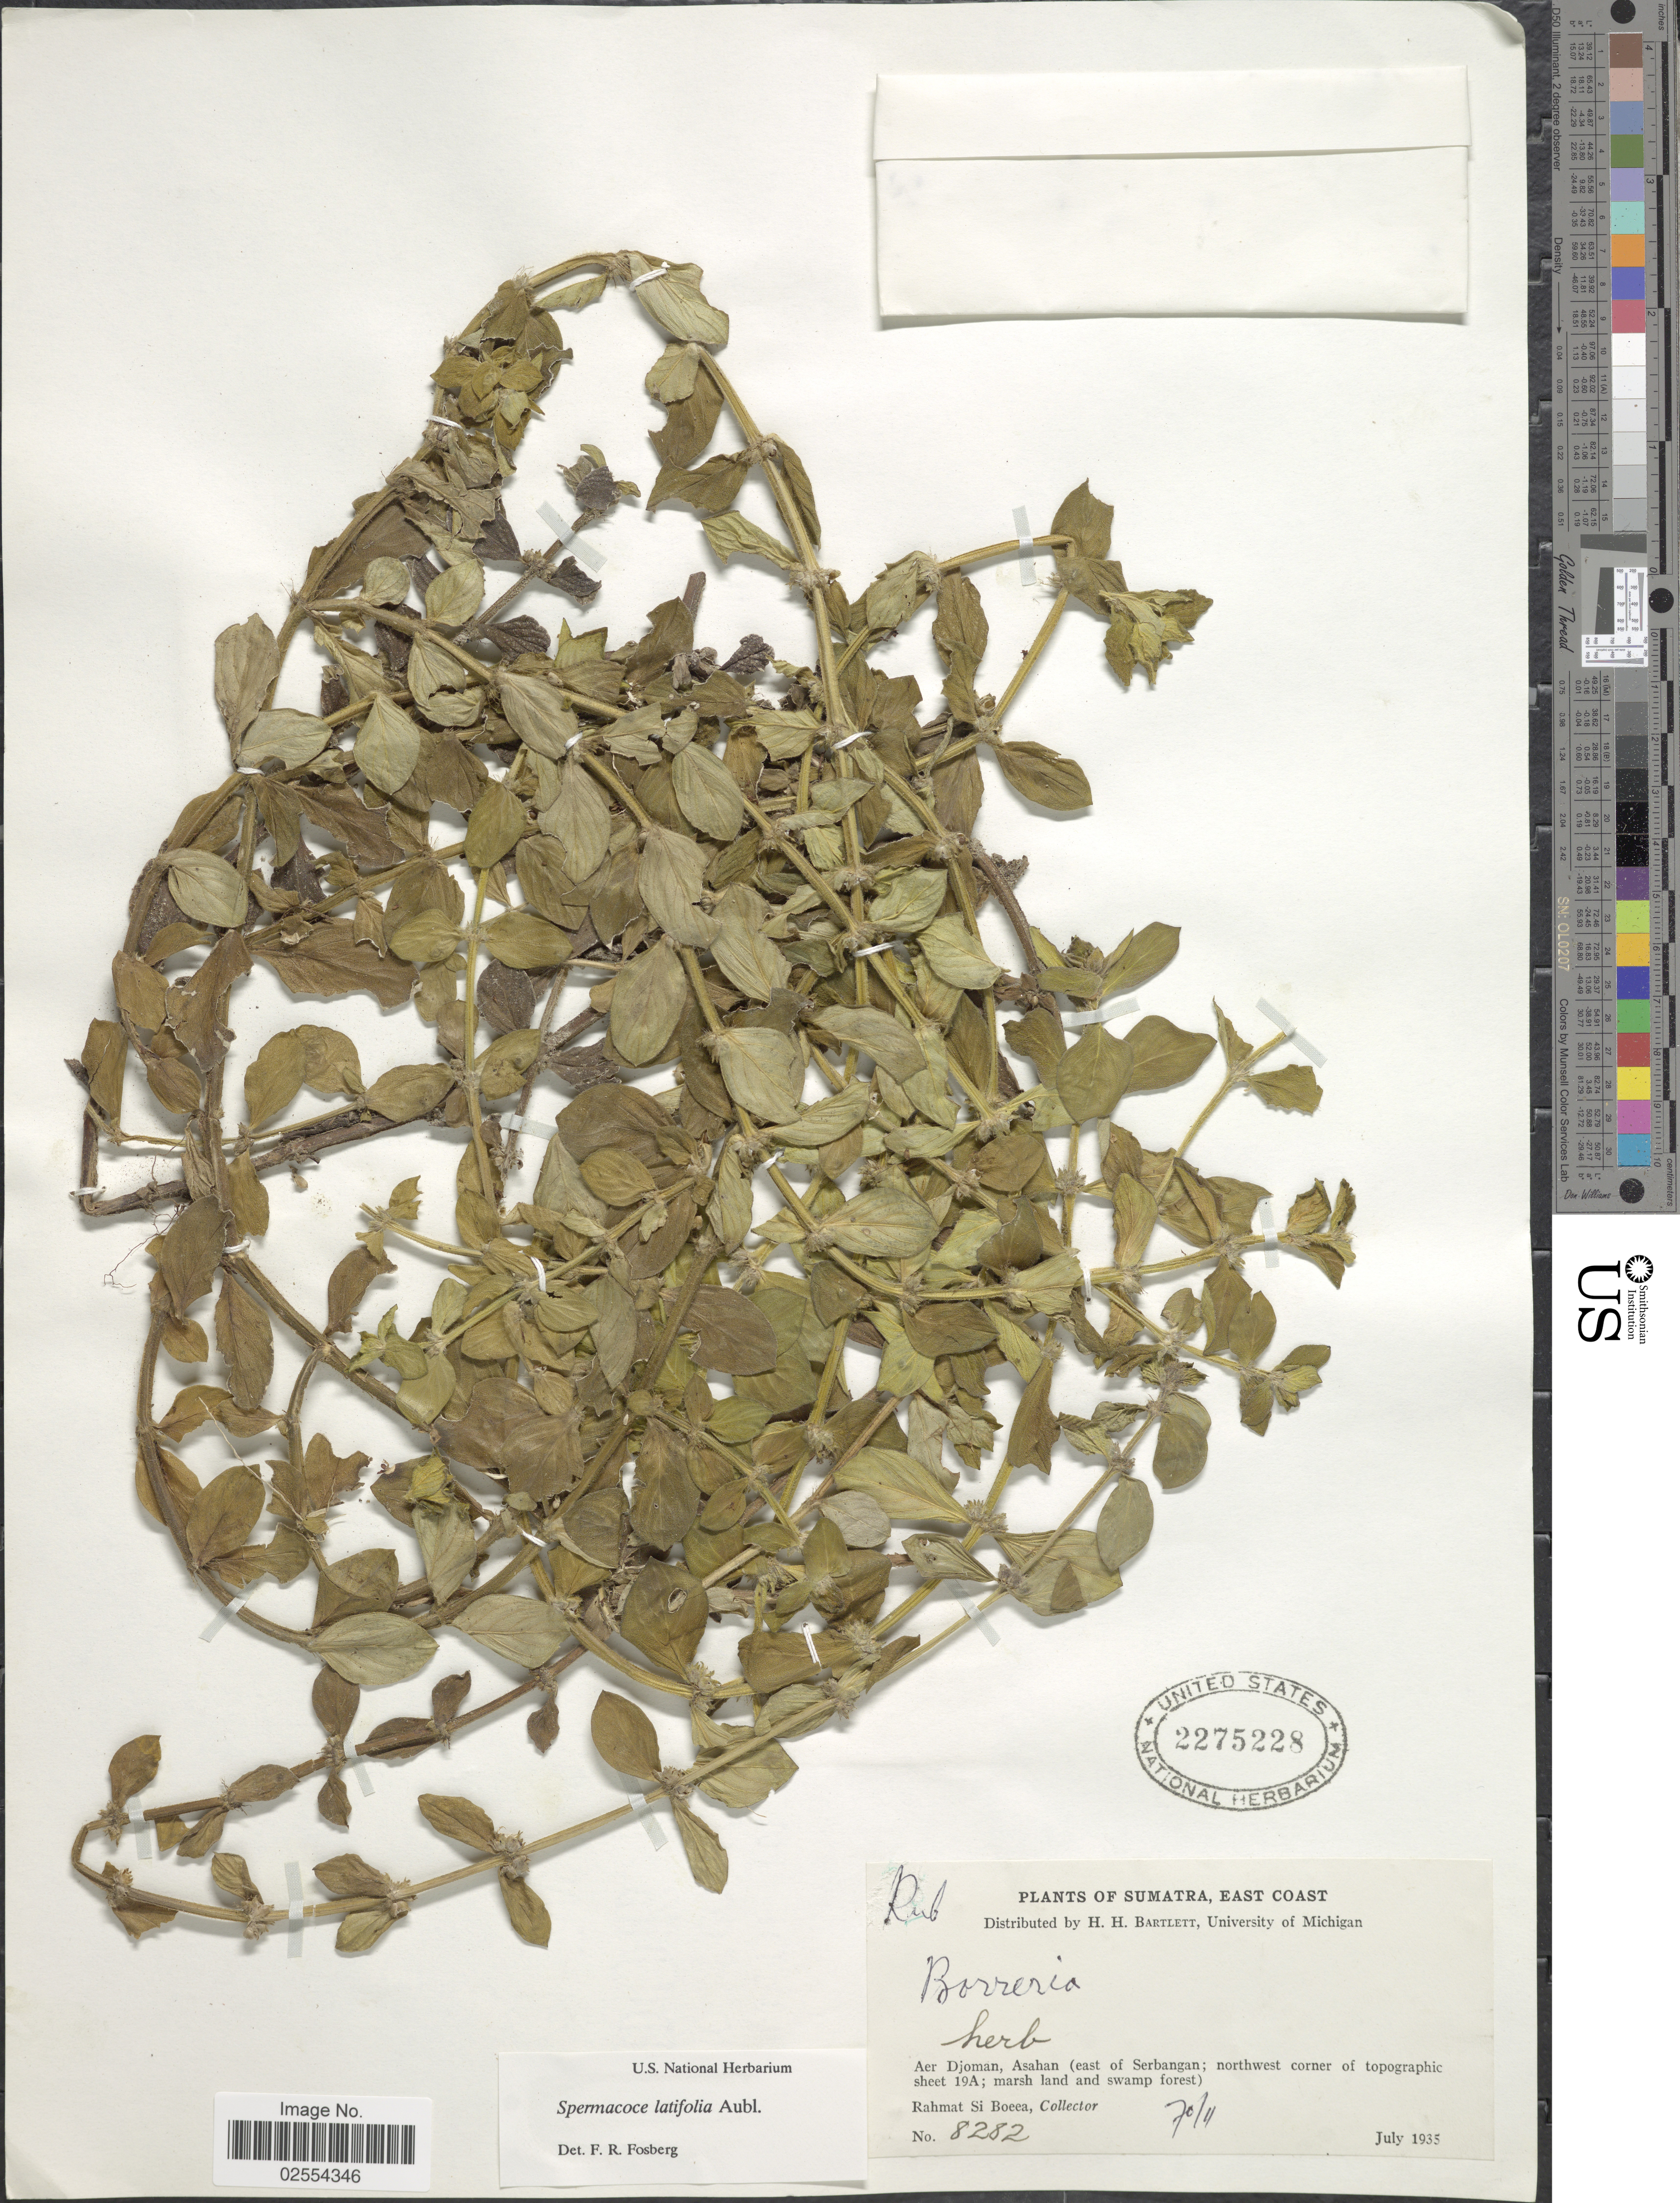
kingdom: Plantae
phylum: Tracheophyta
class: Magnoliopsida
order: Gentianales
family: Rubiaceae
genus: Spermacoce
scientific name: Spermacoce latifolia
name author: Aubl.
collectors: Rahmat Si Boeea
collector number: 8282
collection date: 1935-07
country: Indonesia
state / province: Sumatra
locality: East Coast, Aer Djoman, Asahan (east of Serbangan; northwest corner of topographic sheet 19A; marsh land and swamp forest)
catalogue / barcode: US 2275228